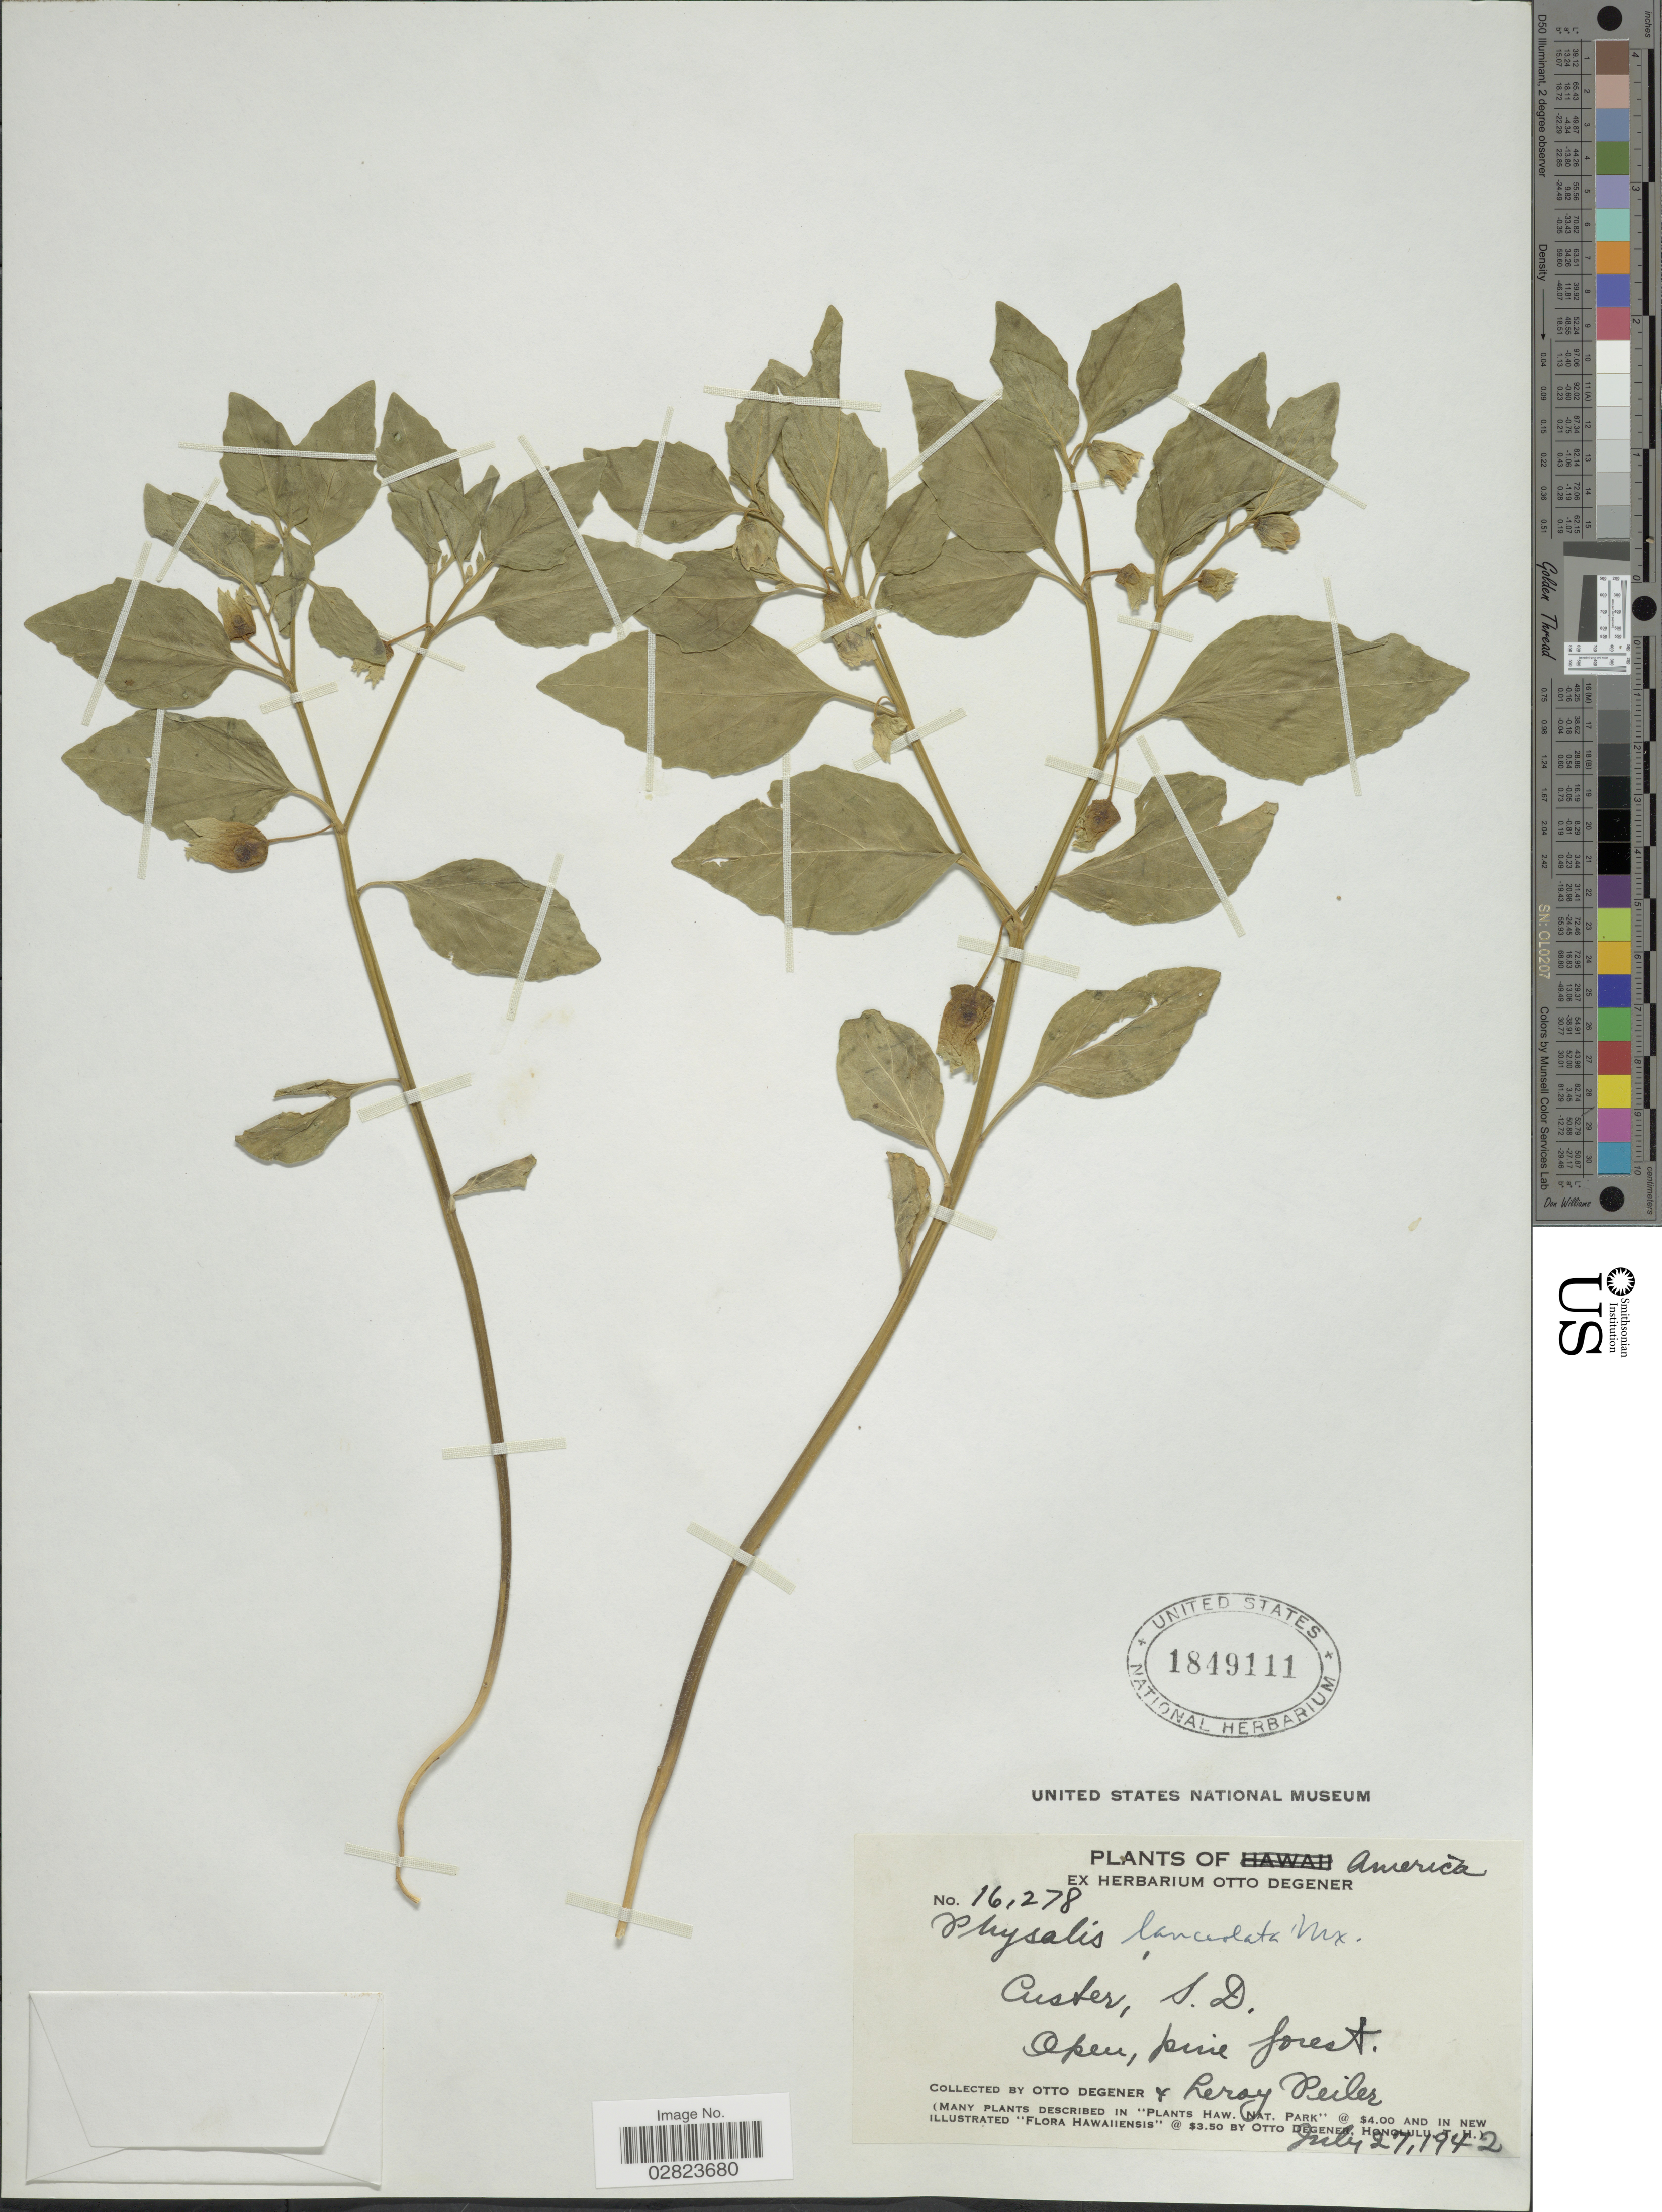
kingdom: Plantae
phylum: Tracheophyta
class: Magnoliopsida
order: Solanales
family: Solanaceae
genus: Physalis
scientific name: Physalis lanceolata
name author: Michx.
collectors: O. Degener & L. Peiler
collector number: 16278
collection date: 1942-07-27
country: United States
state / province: South Dakota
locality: America. Custer.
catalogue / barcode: US 1849111